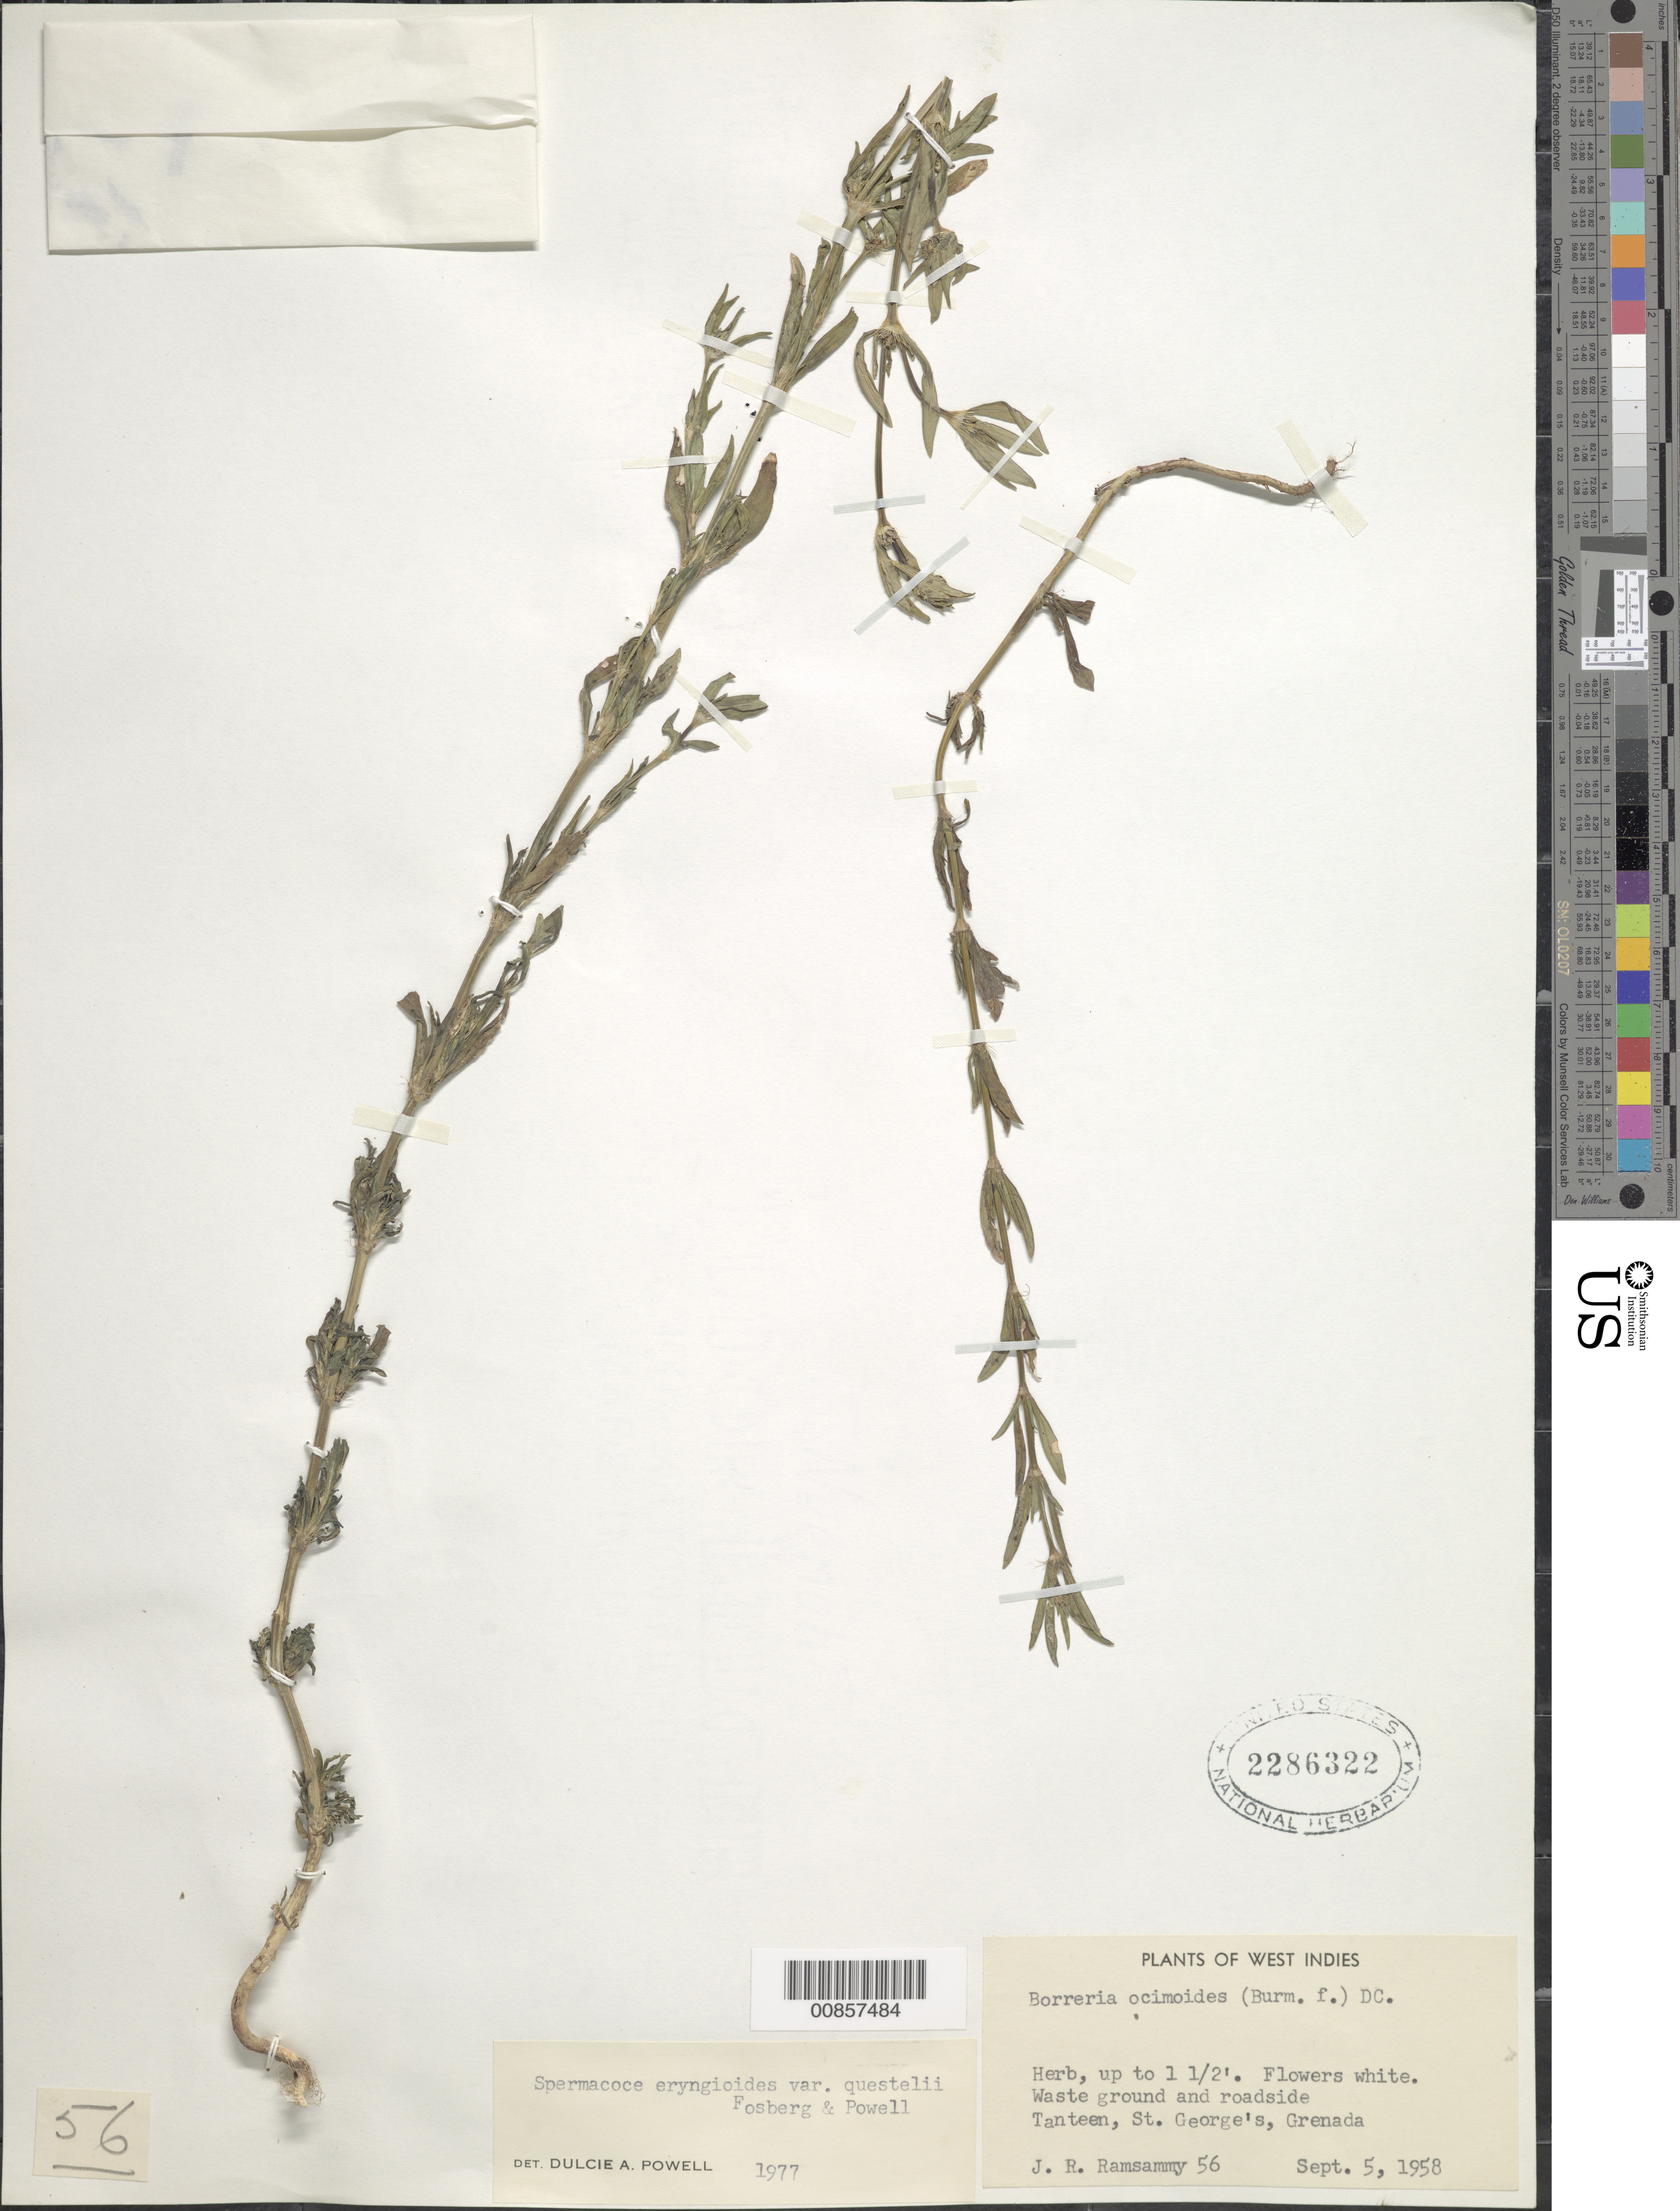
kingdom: Plantae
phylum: Tracheophyta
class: Magnoliopsida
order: Gentianales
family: Rubiaceae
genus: Spermacoce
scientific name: Spermacoce eryngioides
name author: (Cham. & Schltdl.) Kuntze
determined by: Powell, D. A.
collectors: J. Ramsammy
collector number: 56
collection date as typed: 05 Sep 1958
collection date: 1958-09-05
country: Grenada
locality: Tanteen, St. George's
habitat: Waste ground and roadside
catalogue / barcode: US 2286322